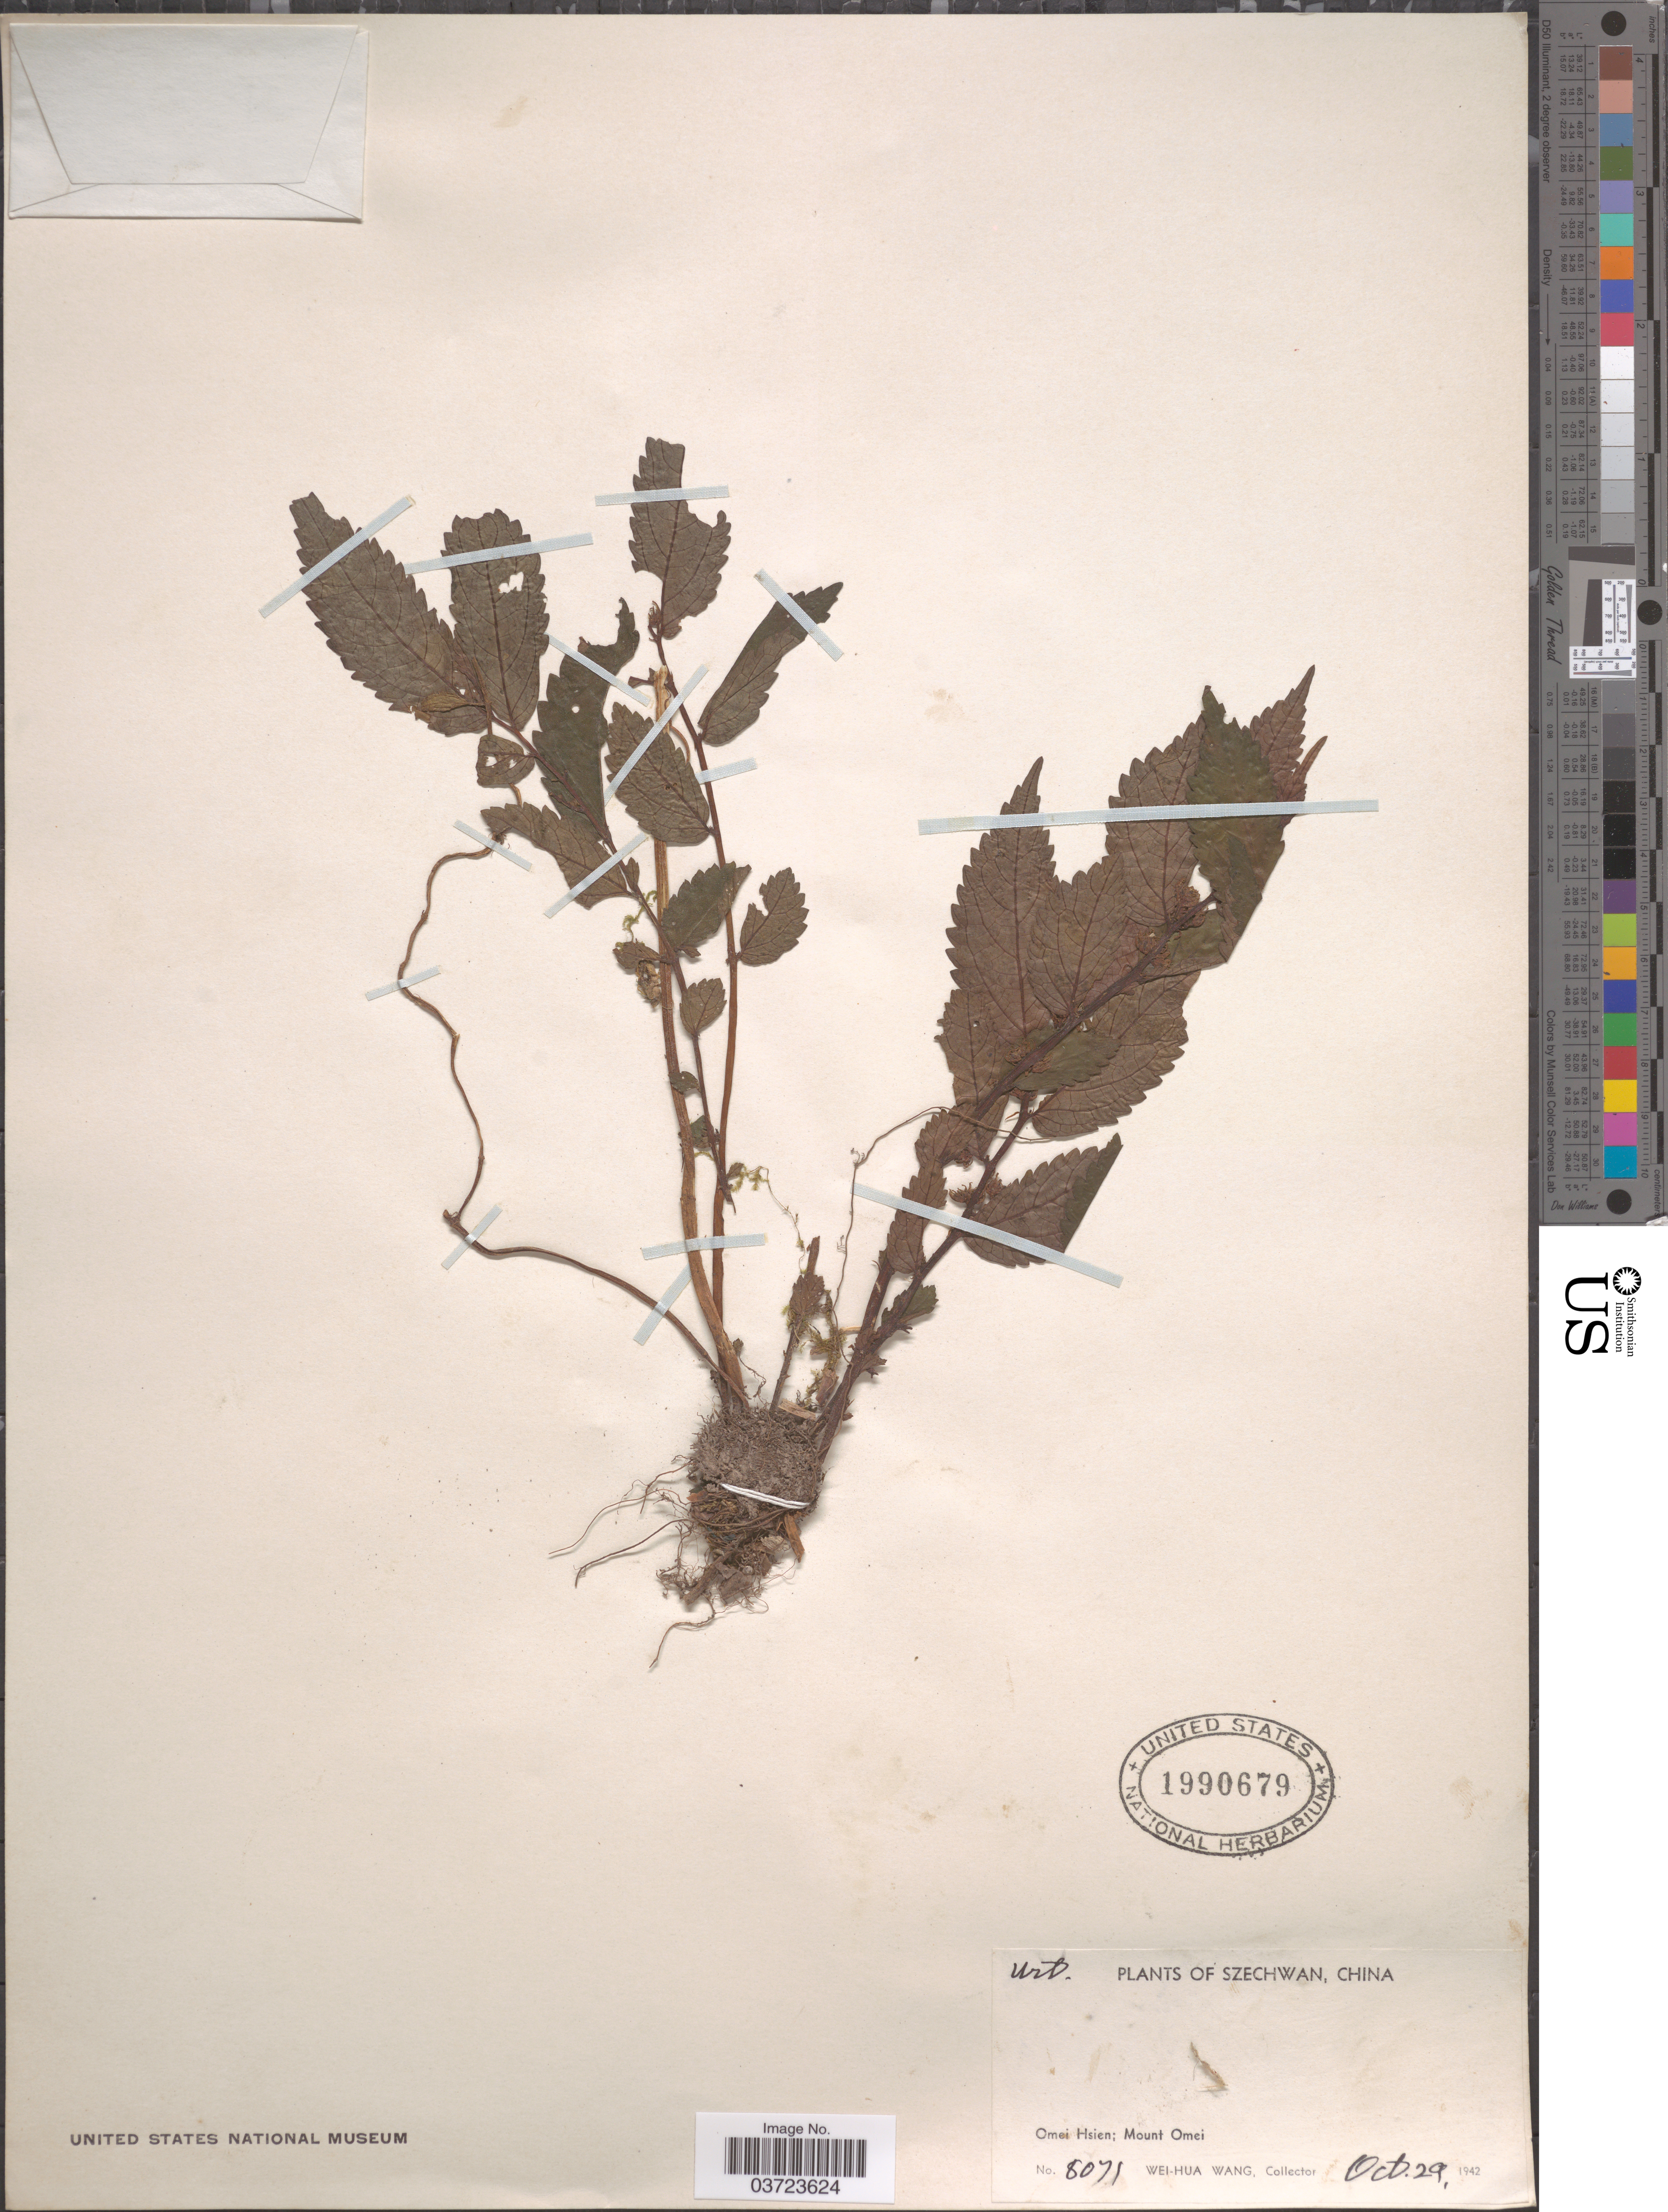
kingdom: Plantae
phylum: Tracheophyta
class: Magnoliopsida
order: Rosales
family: Urticaceae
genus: Elatostema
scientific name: Elatostema sp.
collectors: W. Wang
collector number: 8071*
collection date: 1942-10-29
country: China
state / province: Sichuan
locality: Szechwan. Omei Hsien; Mount Omei.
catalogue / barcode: US 1990679